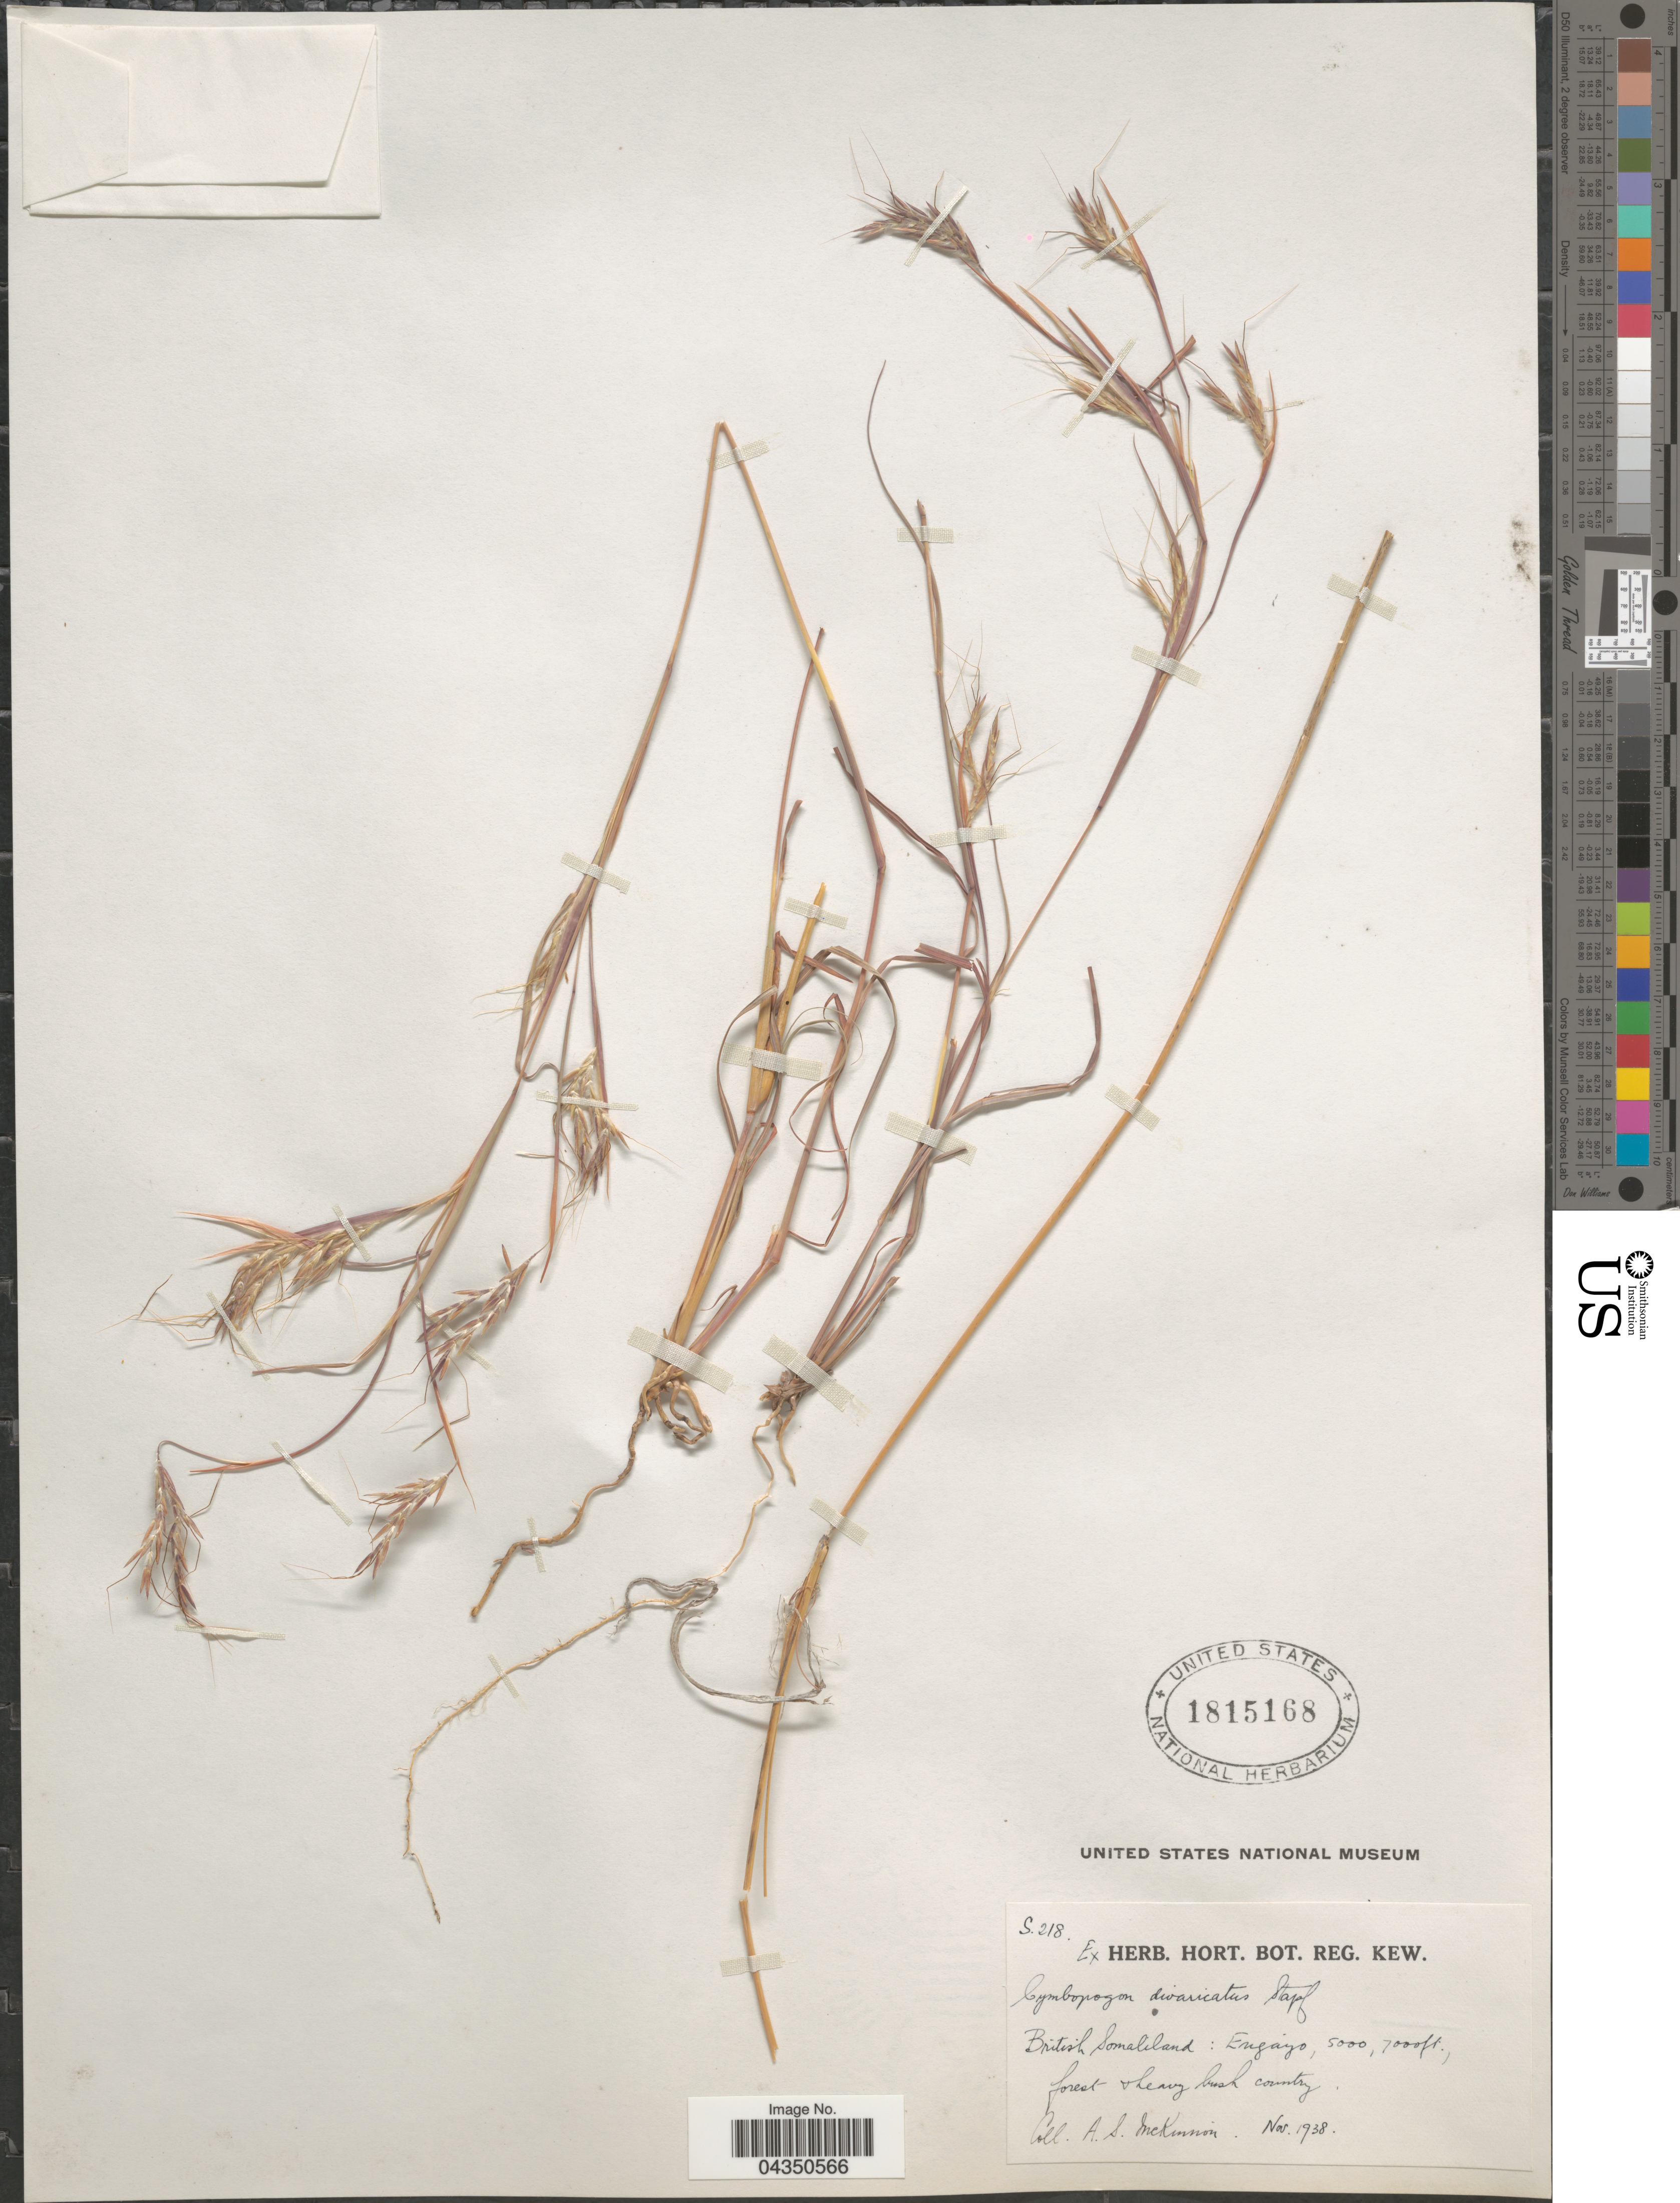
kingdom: Plantae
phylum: Tracheophyta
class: Liliopsida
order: Poales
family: Poaceae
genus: Cymbopogon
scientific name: Cymbopogon commutatus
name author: (Steud.) Stapf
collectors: A. Mckinnon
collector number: S.218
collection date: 1938-11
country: Somalia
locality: British Somaliland: Erigavo.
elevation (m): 1524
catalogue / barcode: US 1815168